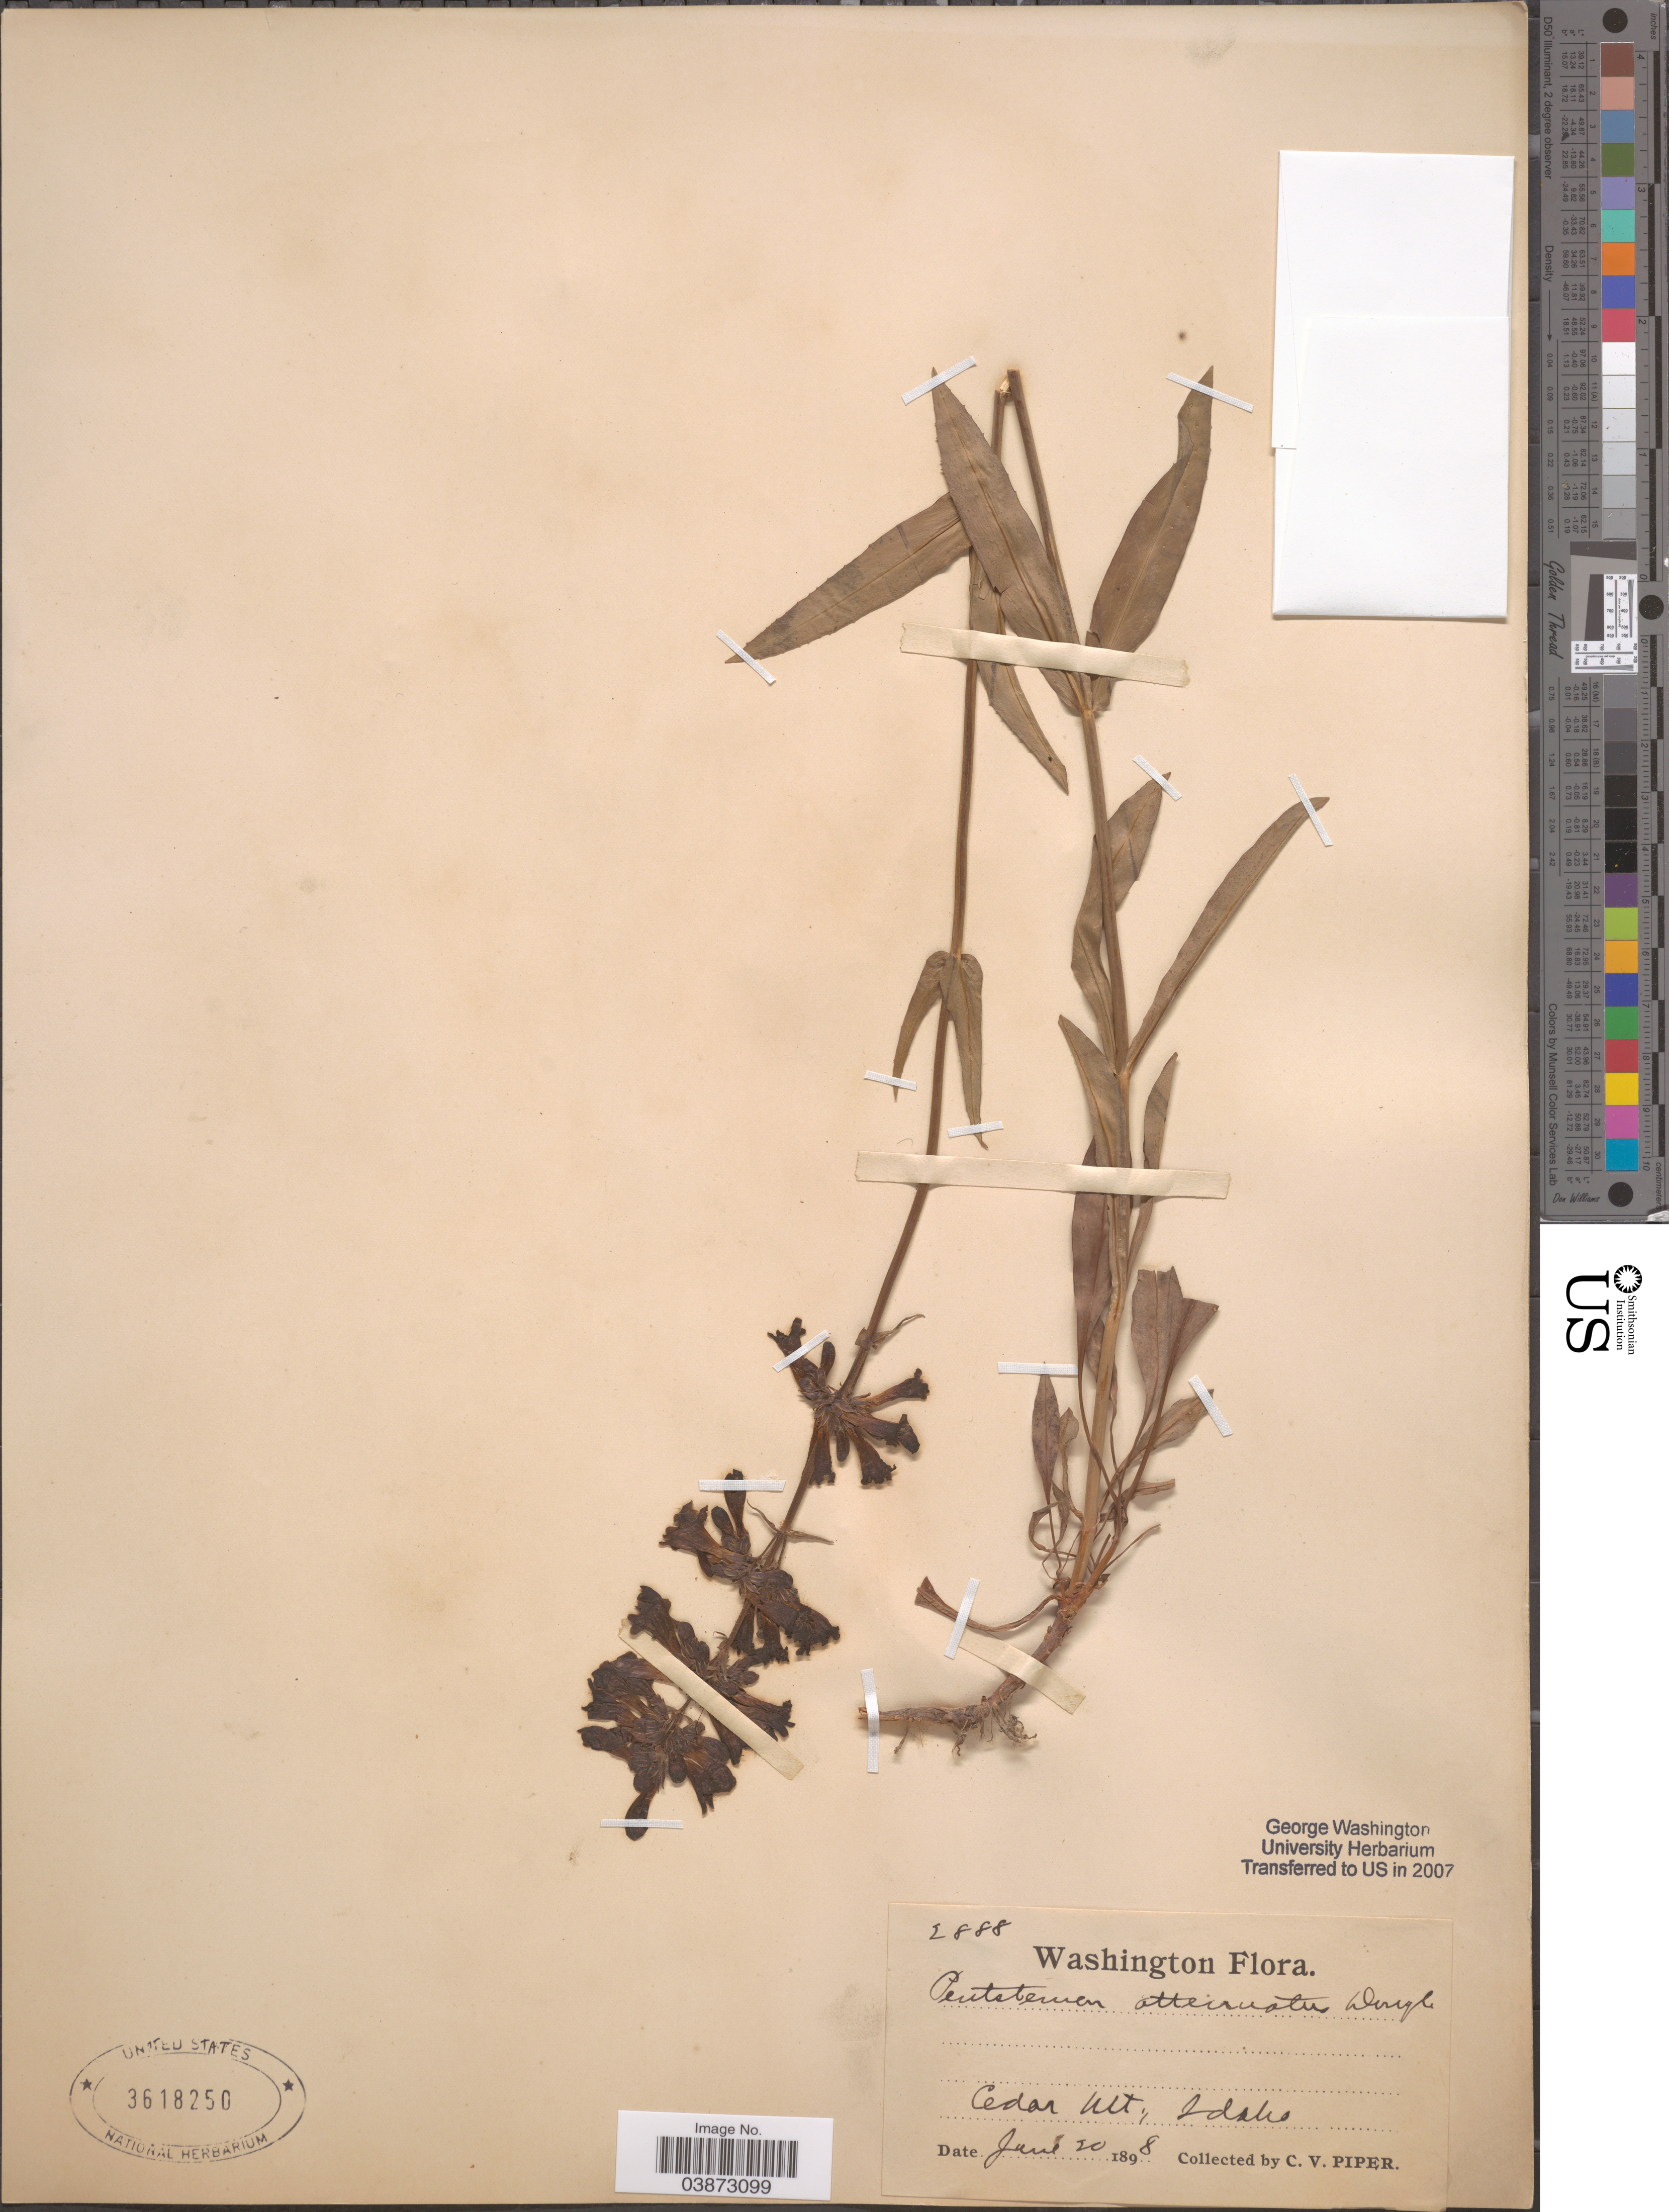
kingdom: Plantae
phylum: Tracheophyta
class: Magnoliopsida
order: Lamiales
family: Plantaginaceae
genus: Penstemon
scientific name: Penstemon attenuatus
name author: Douglas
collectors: C. V. Piper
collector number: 2888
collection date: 1898-06-20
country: United States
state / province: Idaho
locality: Cedar Mt.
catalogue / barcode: US 3618250